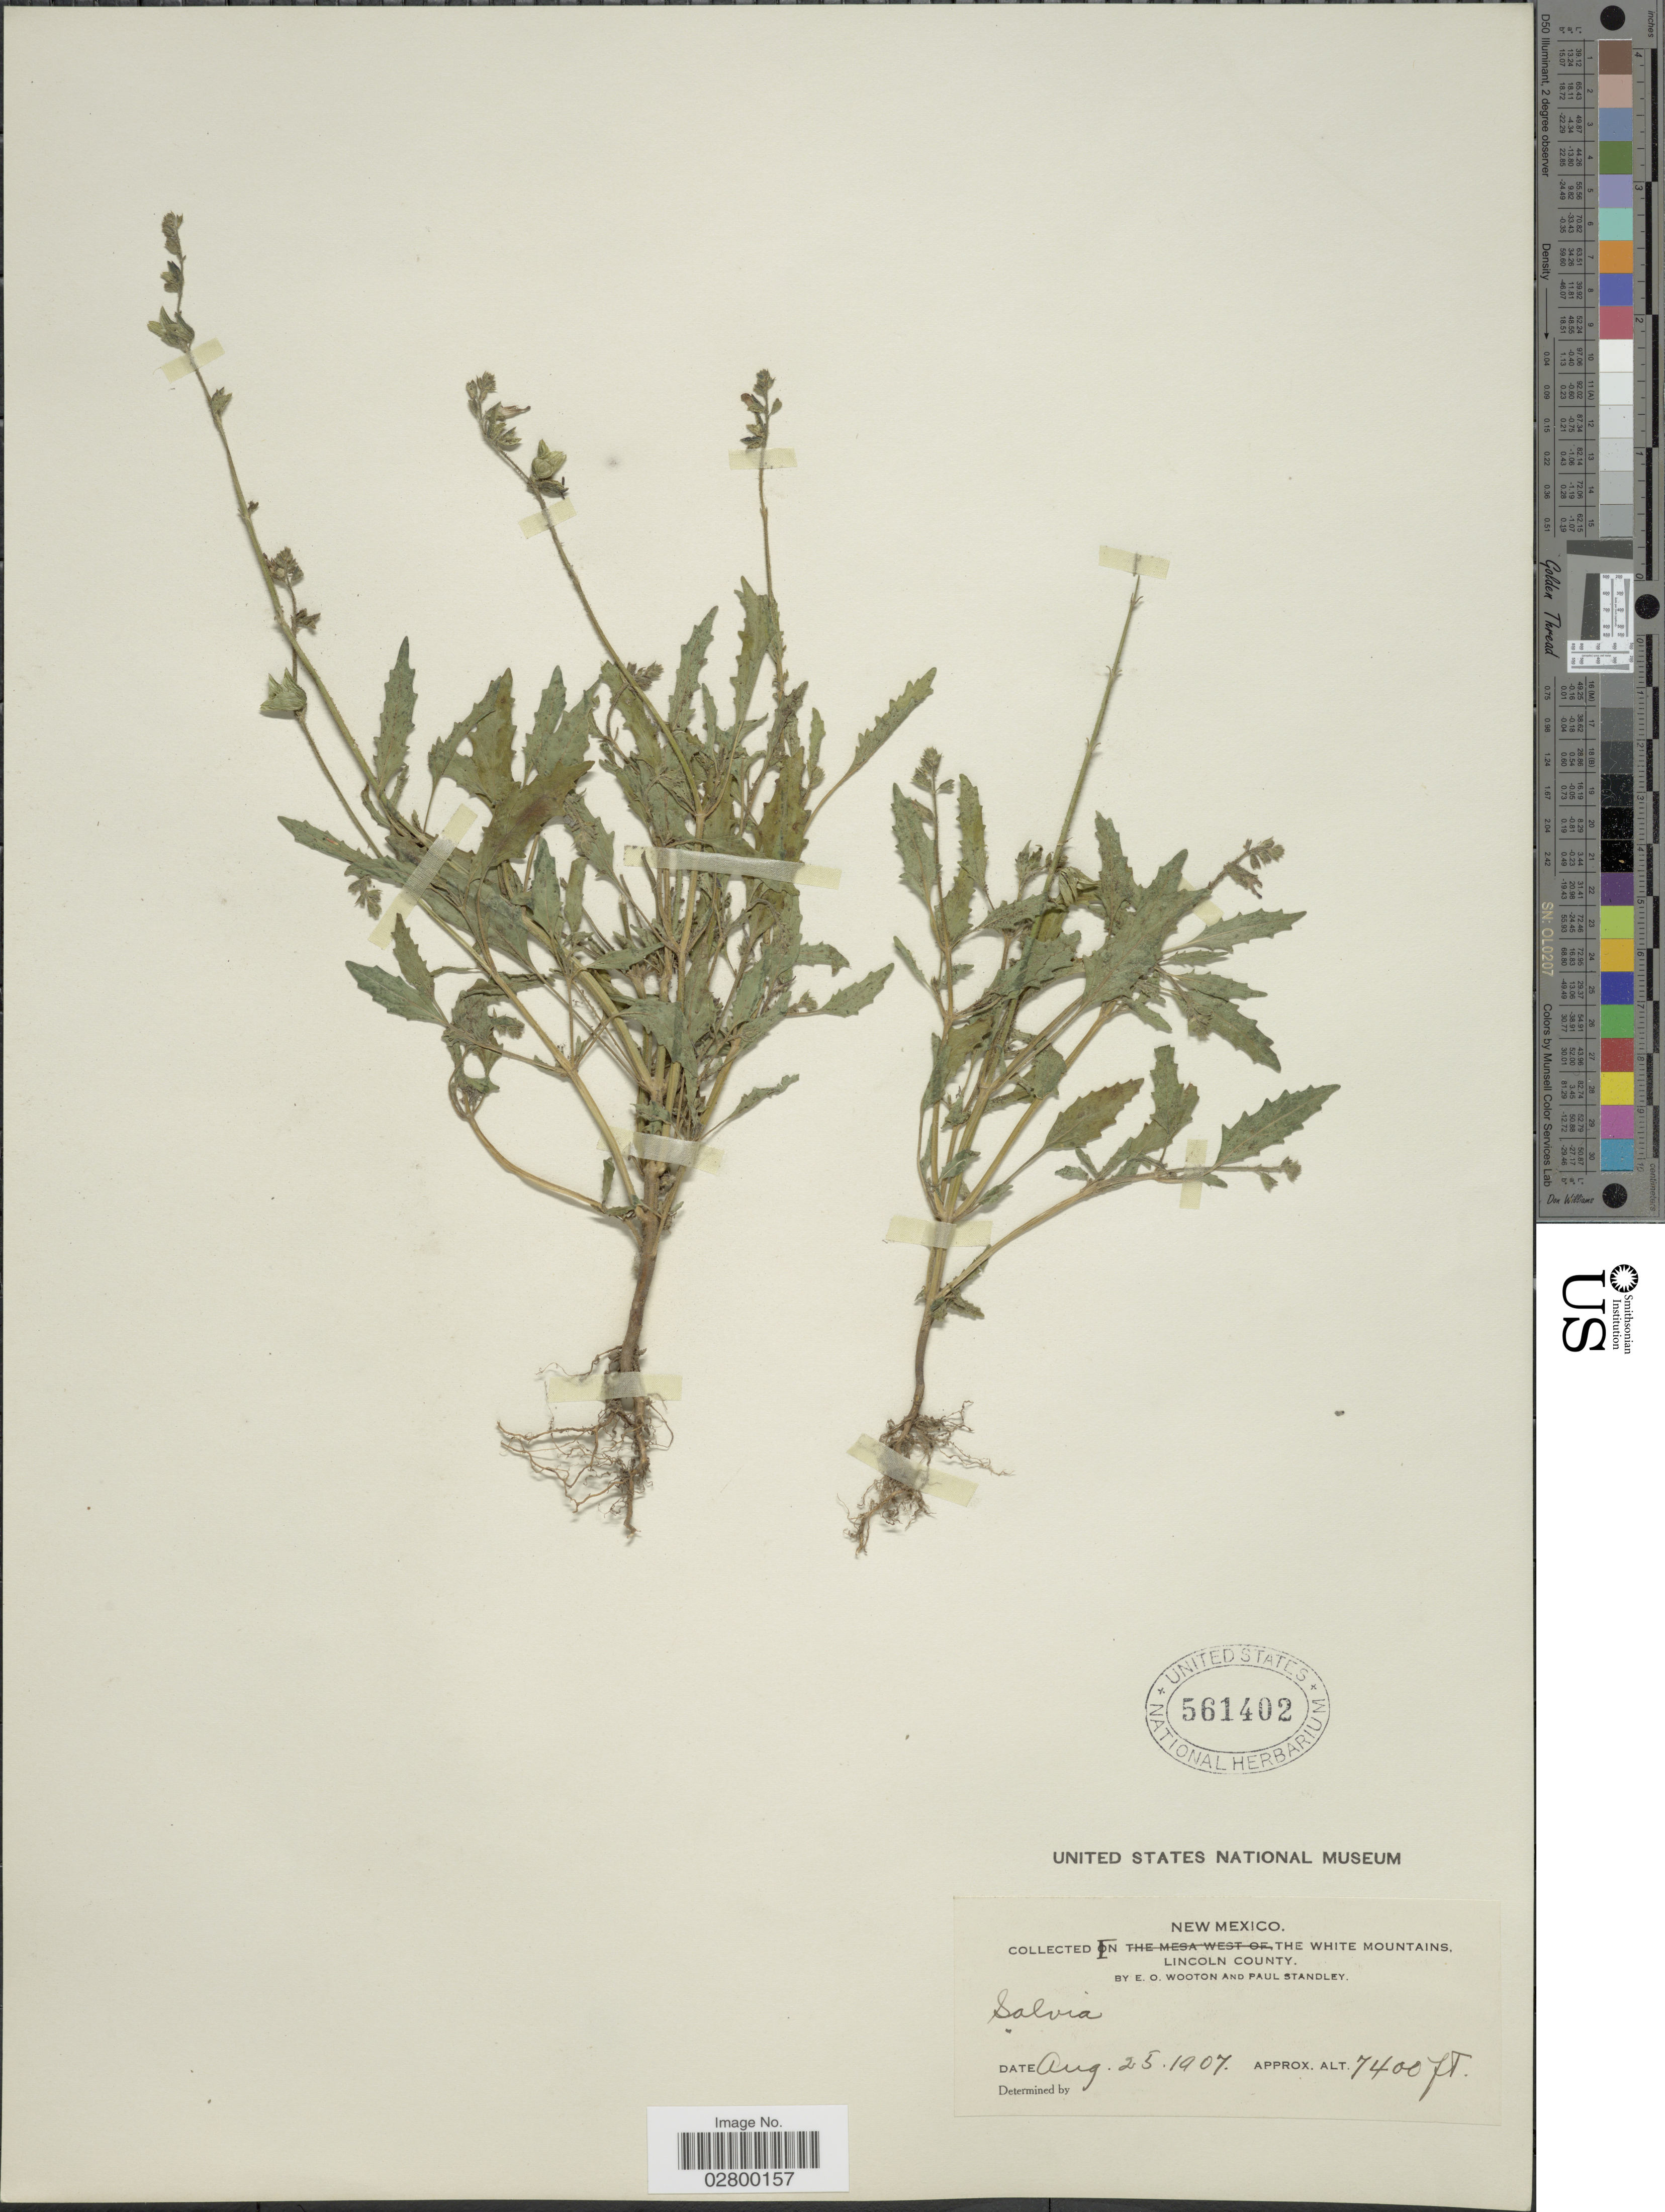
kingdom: Plantae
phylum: Tracheophyta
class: Magnoliopsida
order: Lamiales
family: Lamiaceae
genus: Salvia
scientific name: Salvia subincisa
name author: Benth.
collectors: E. O. Wooton & P. C. Standley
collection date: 1907-08-25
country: United States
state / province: New Mexico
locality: The White Mountains, Lincoln County.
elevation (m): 2256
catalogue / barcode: US 561402